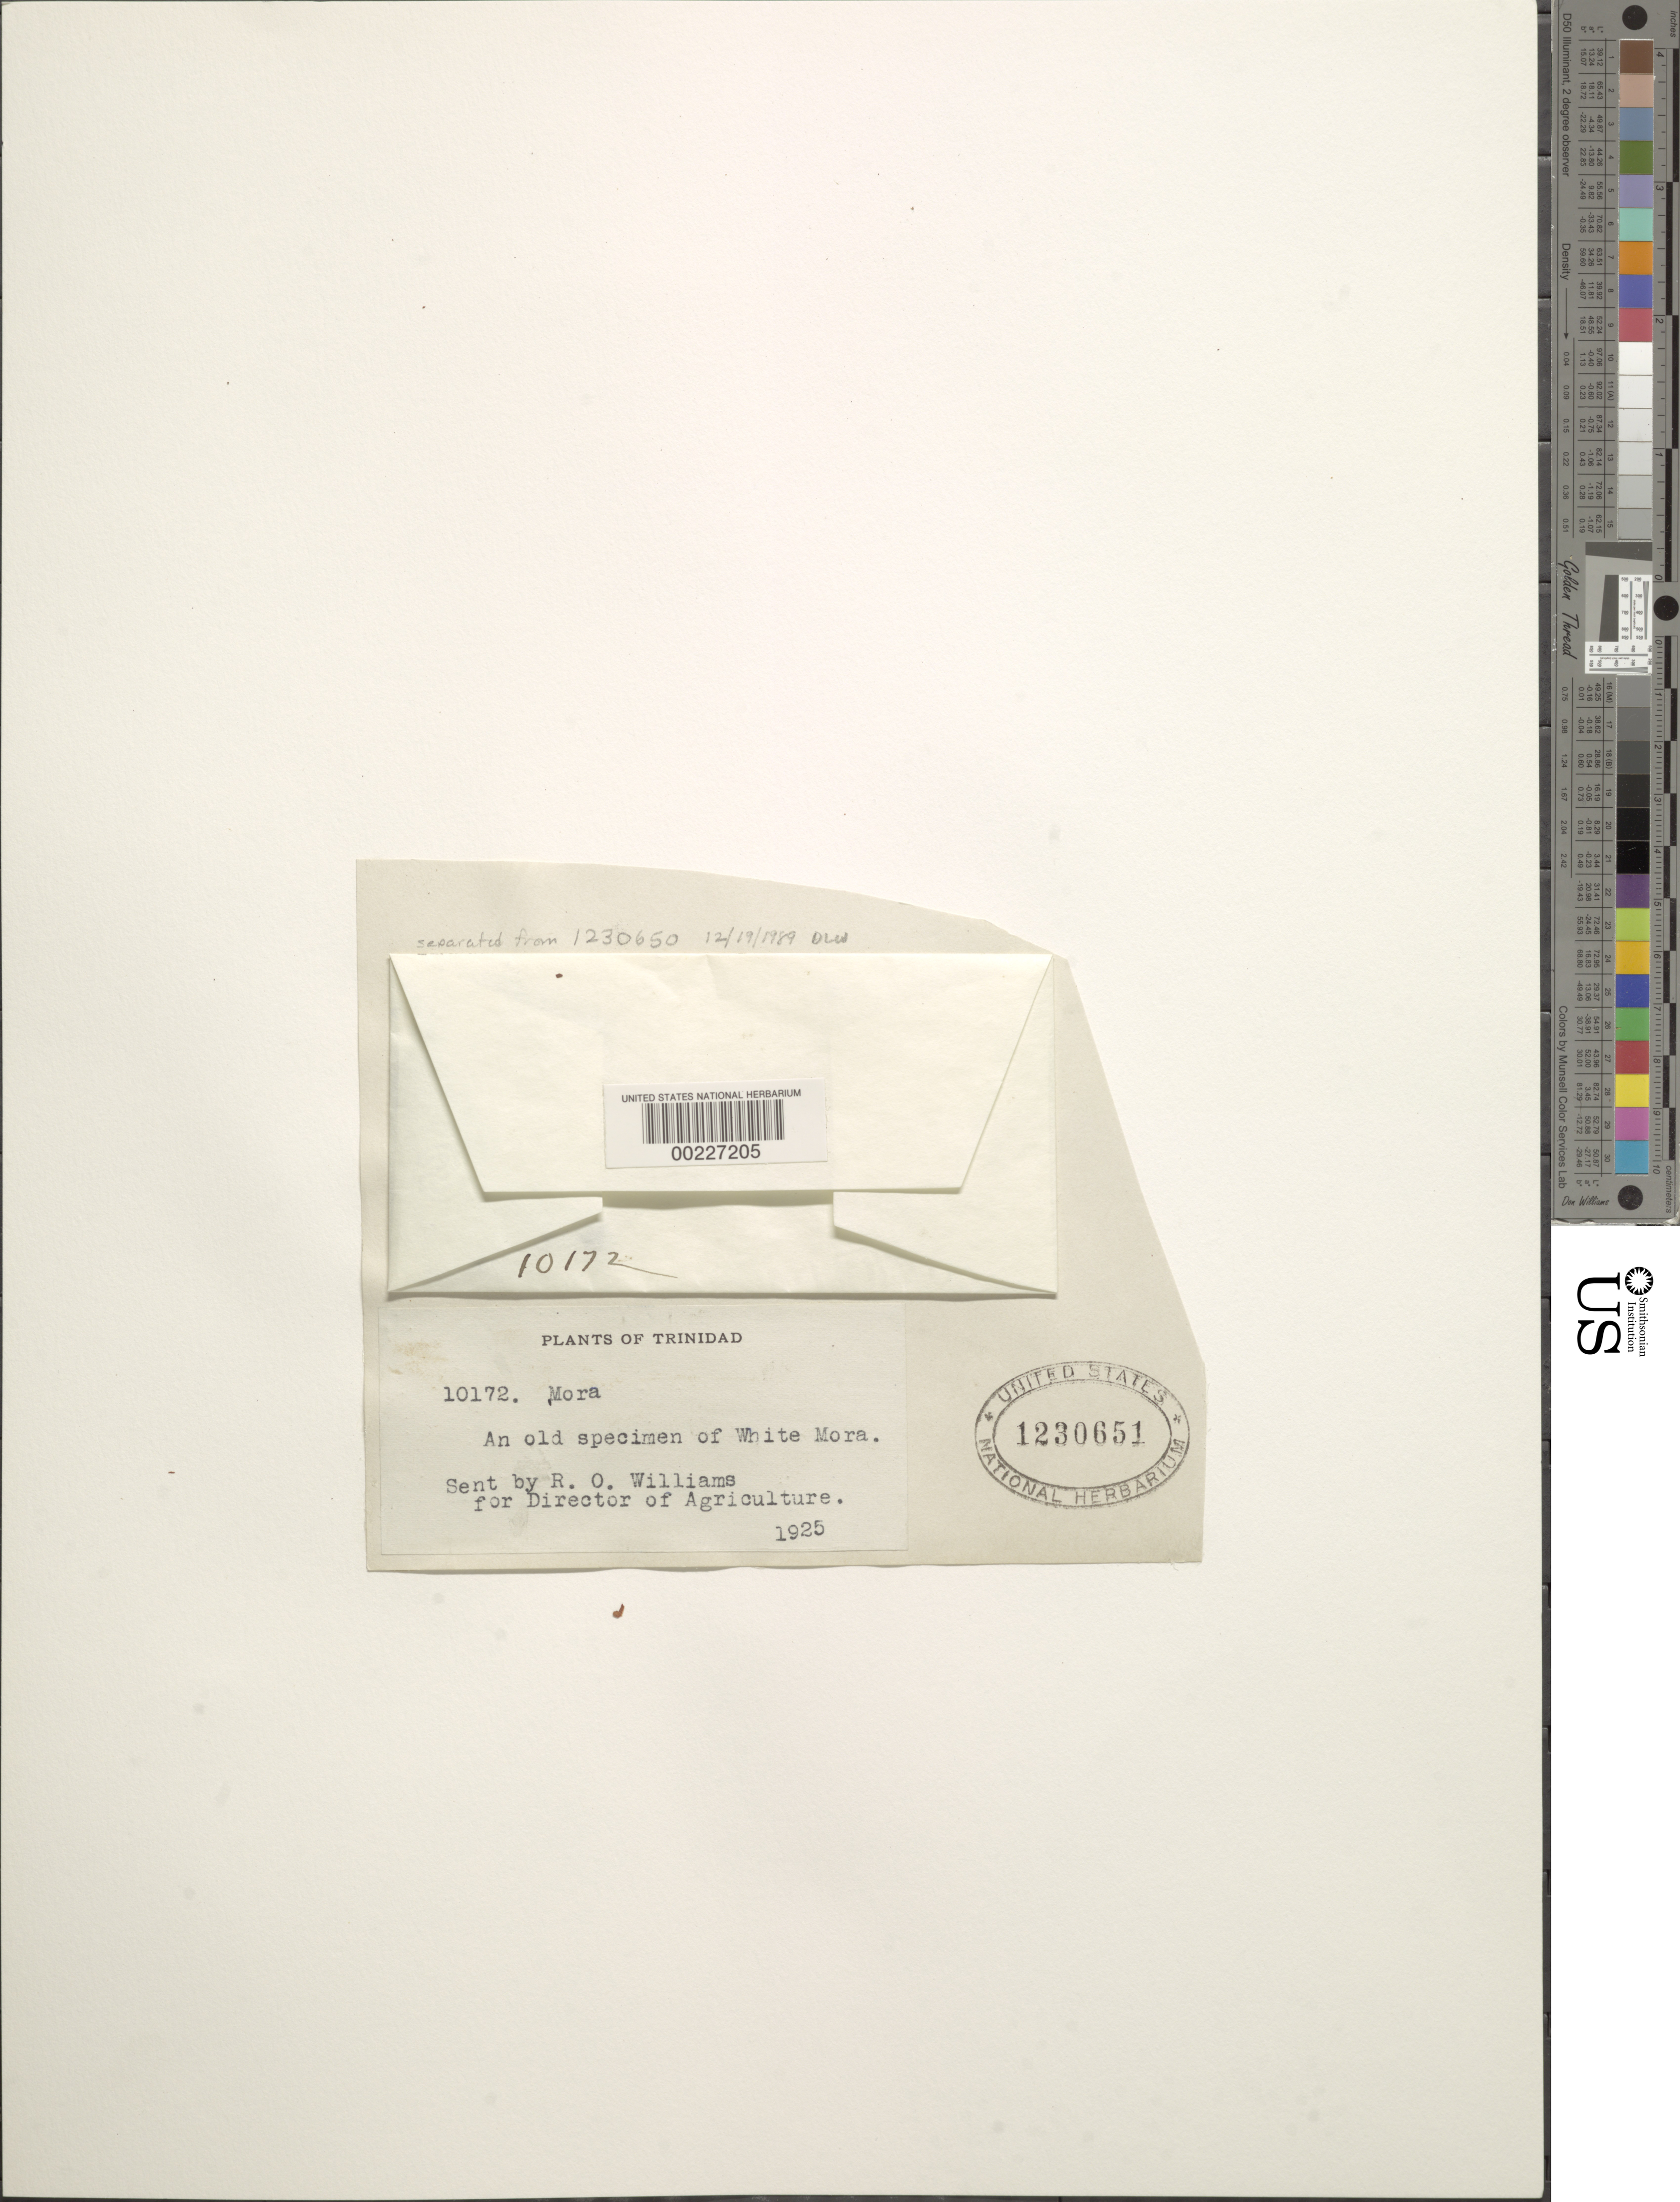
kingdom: Plantae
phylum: Tracheophyta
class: Magnoliopsida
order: Fabales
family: Fabaceae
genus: Mora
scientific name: Mora excelsa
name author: Benth.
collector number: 10172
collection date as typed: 1925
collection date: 1925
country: Trinidad and Tobago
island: Trinidad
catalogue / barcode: US 1230651